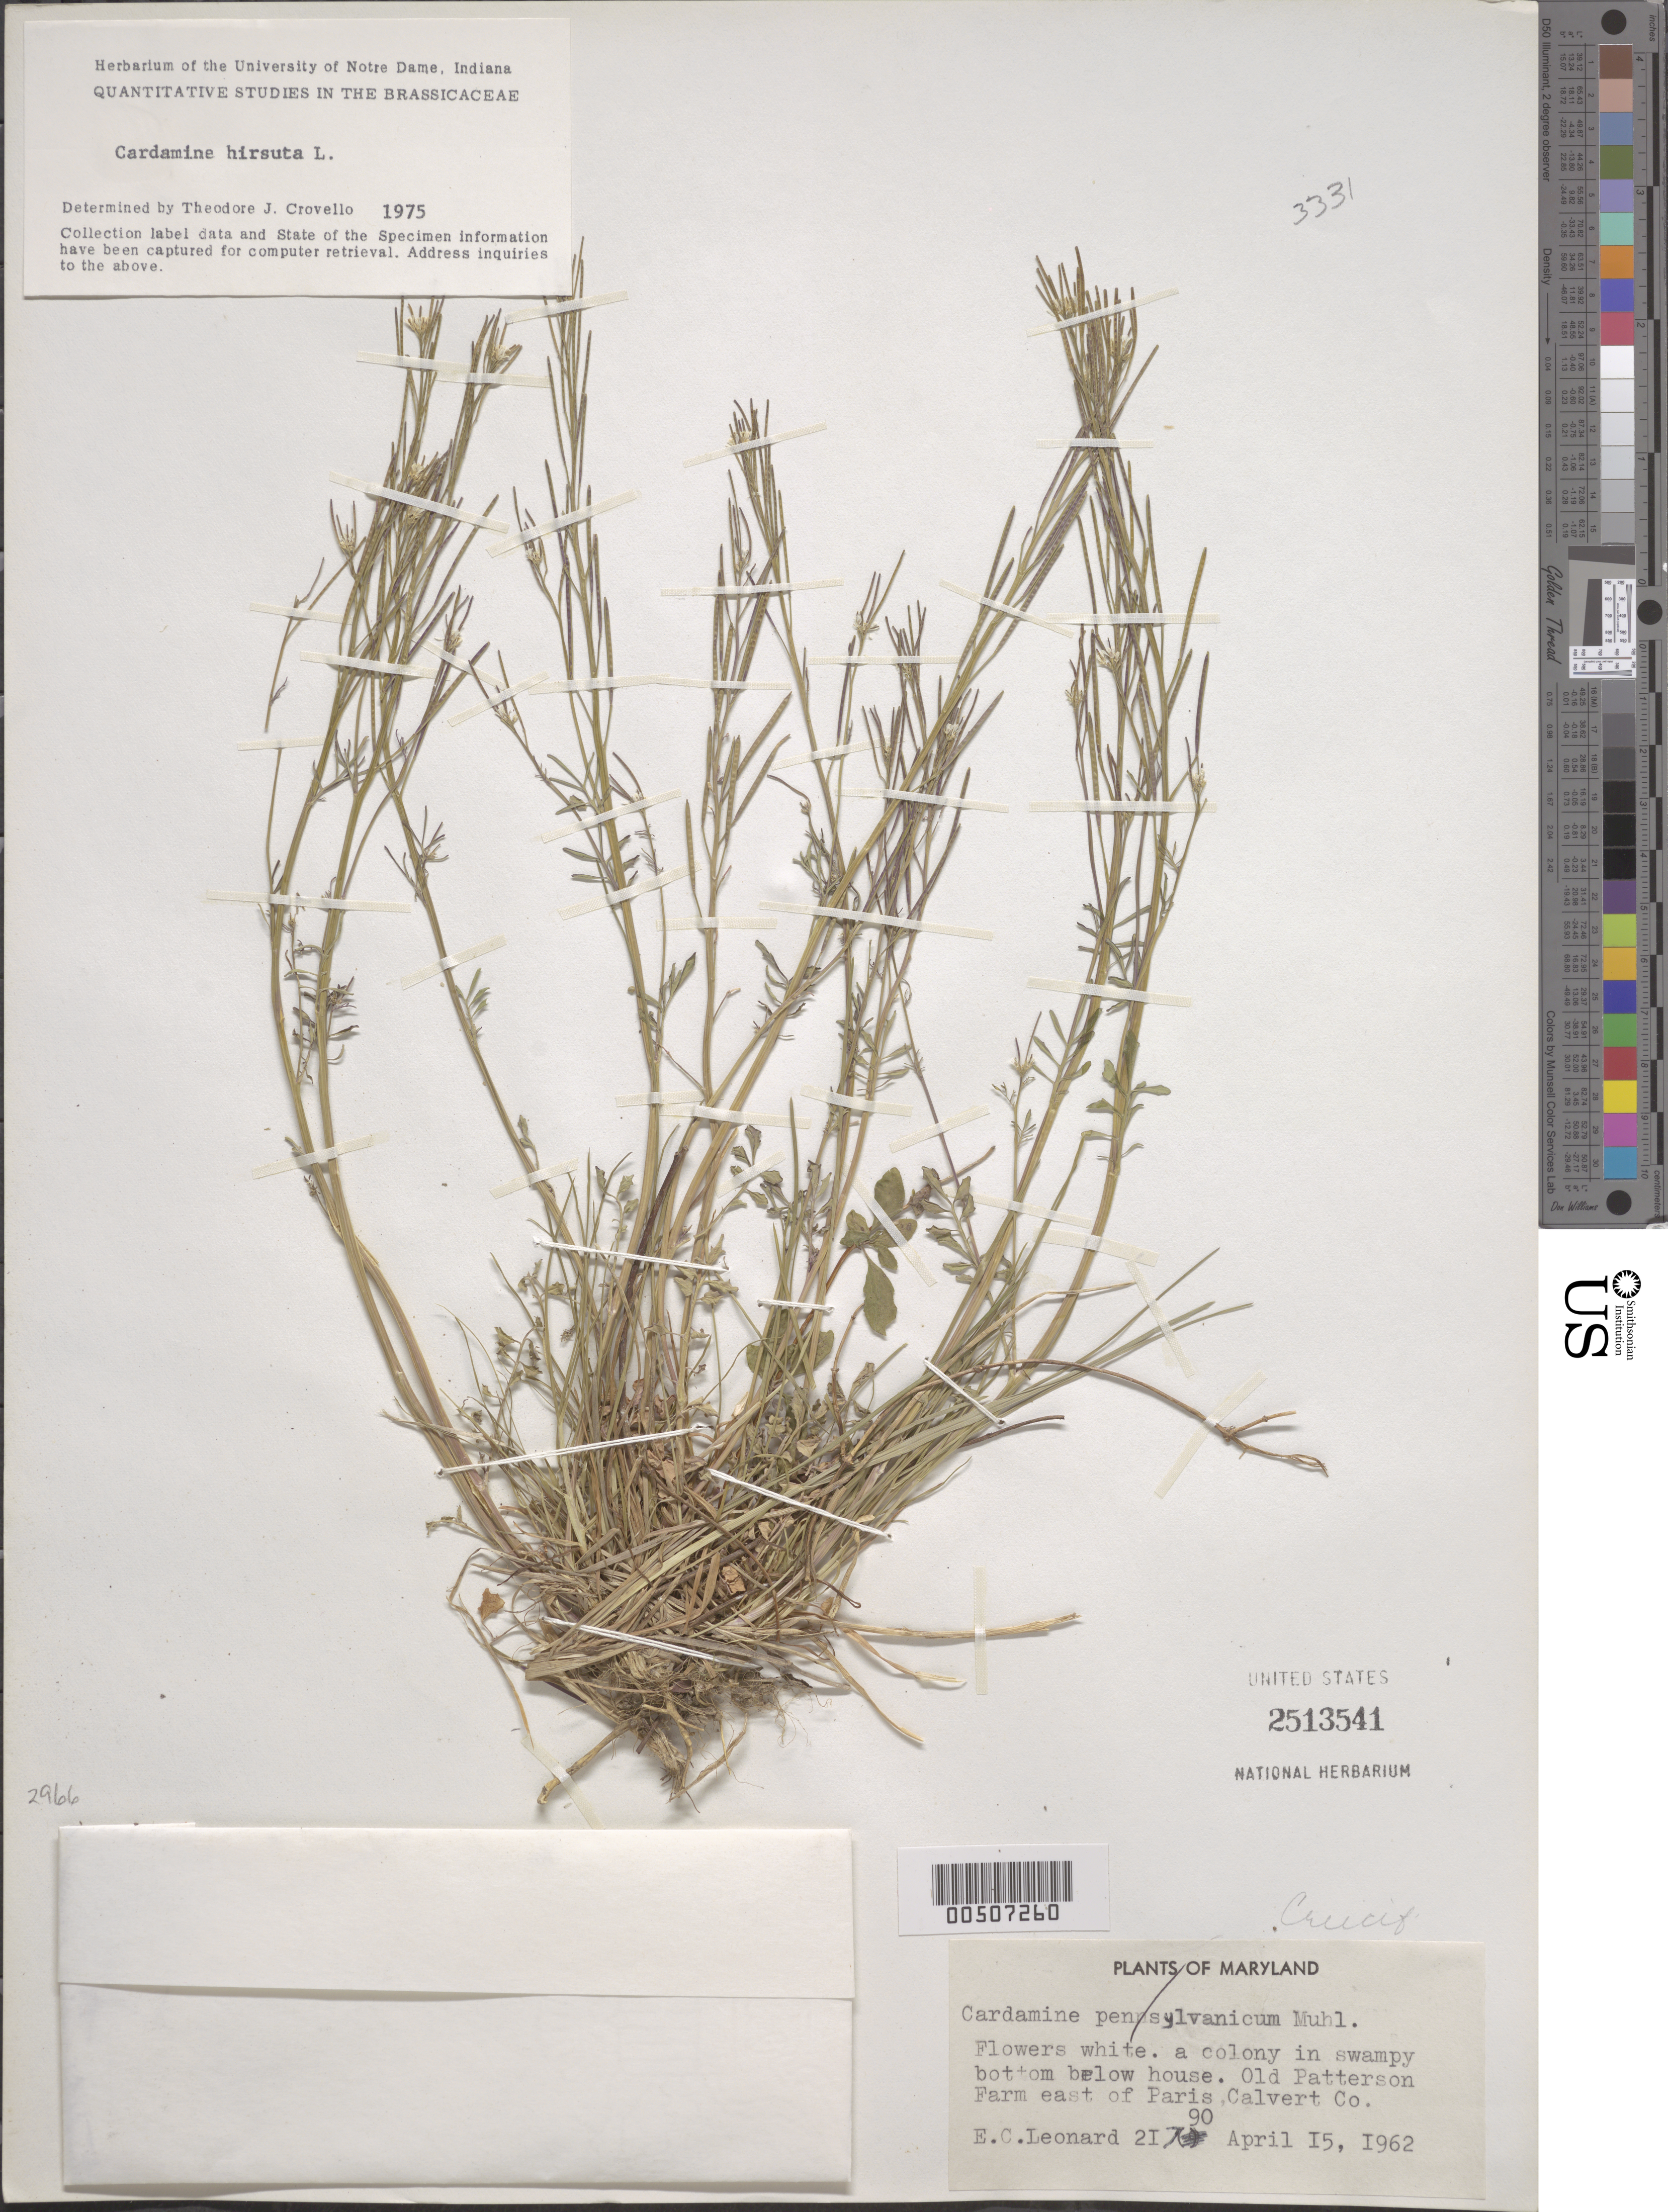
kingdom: Plantae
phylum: Tracheophyta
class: Magnoliopsida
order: Brassicales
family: Brassicaceae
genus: Cardamine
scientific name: Cardamine pensylvanica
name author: Muhl. ex Willd.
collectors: E. C. Leonard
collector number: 2190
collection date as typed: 15 Apr 1962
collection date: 1962-04-15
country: United States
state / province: Maryland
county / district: Calvert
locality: Old Patterson Farm E of Paris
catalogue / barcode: US 2513541